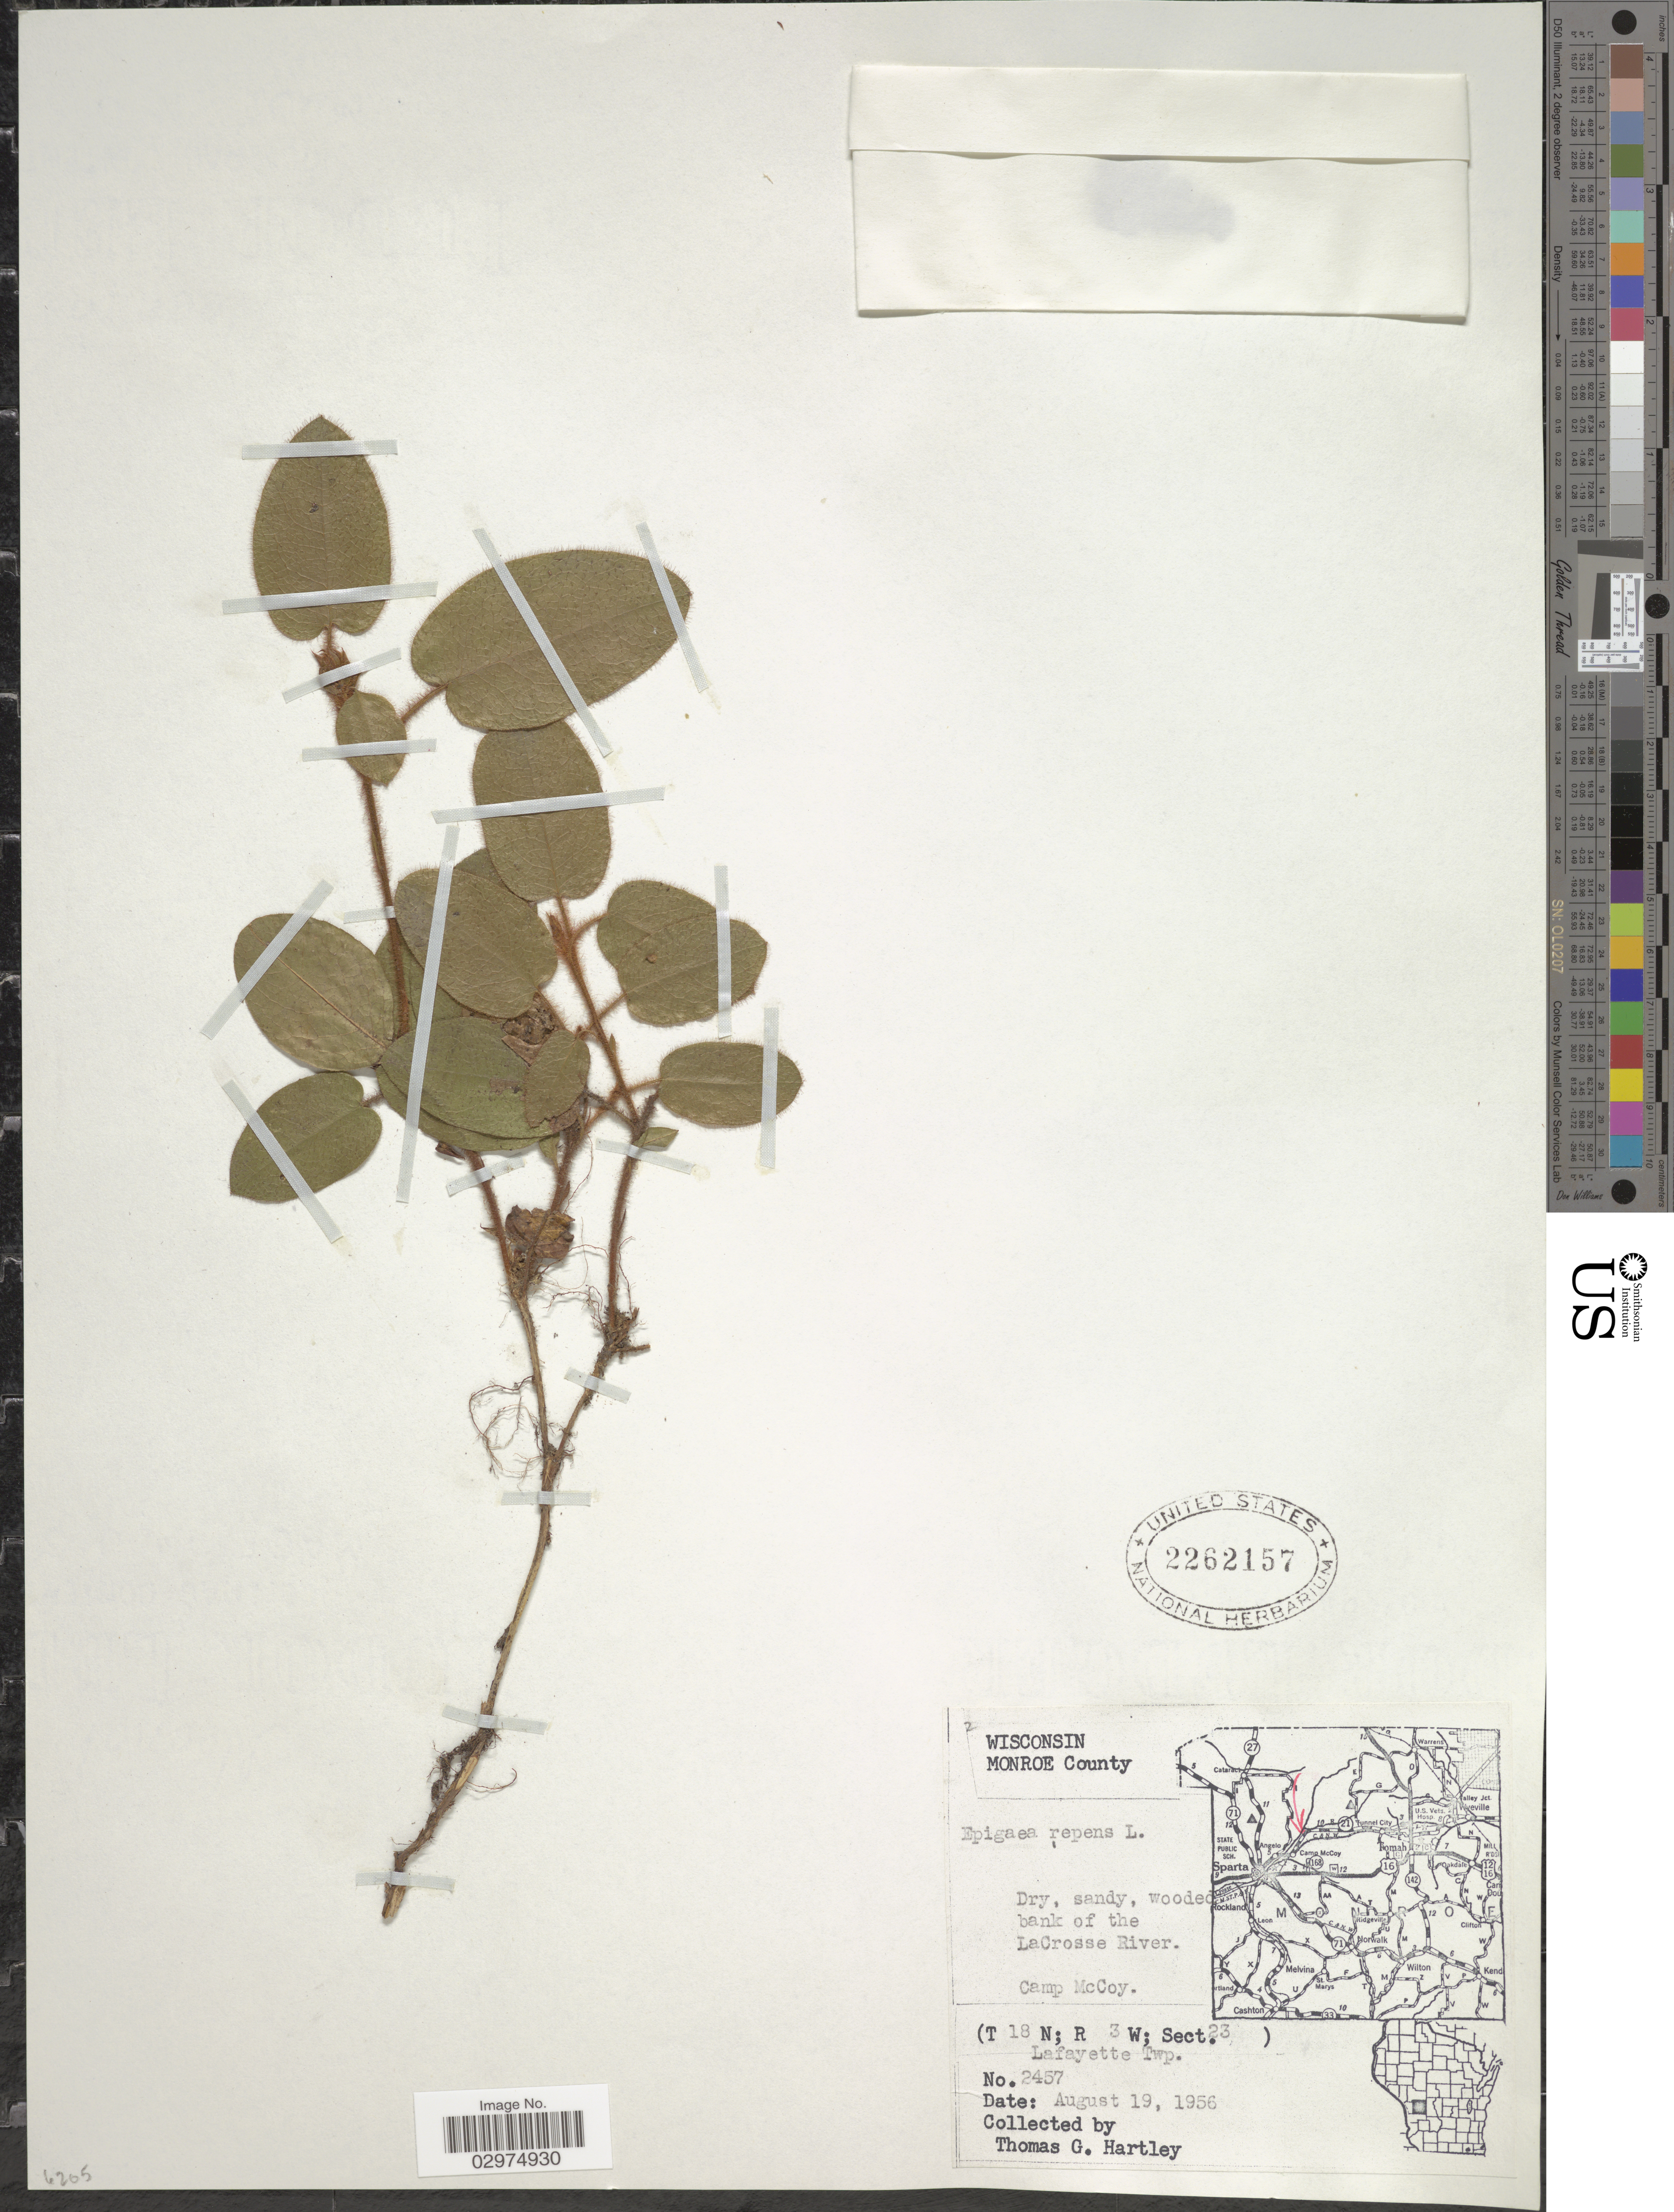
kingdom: Plantae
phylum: Tracheophyta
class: Magnoliopsida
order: Ericales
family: Ericaceae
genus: Epigaea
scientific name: Epigaea repens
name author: L.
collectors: T. G. Hartley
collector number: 2457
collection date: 1956-08-19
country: United States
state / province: Wisconsin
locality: Monroe County. Wooded bank of the LaCrosse River. Camp McCoy. ( T 18 N; R 3 W; Sect. 23), Lafayette Twp.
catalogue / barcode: US 2262157